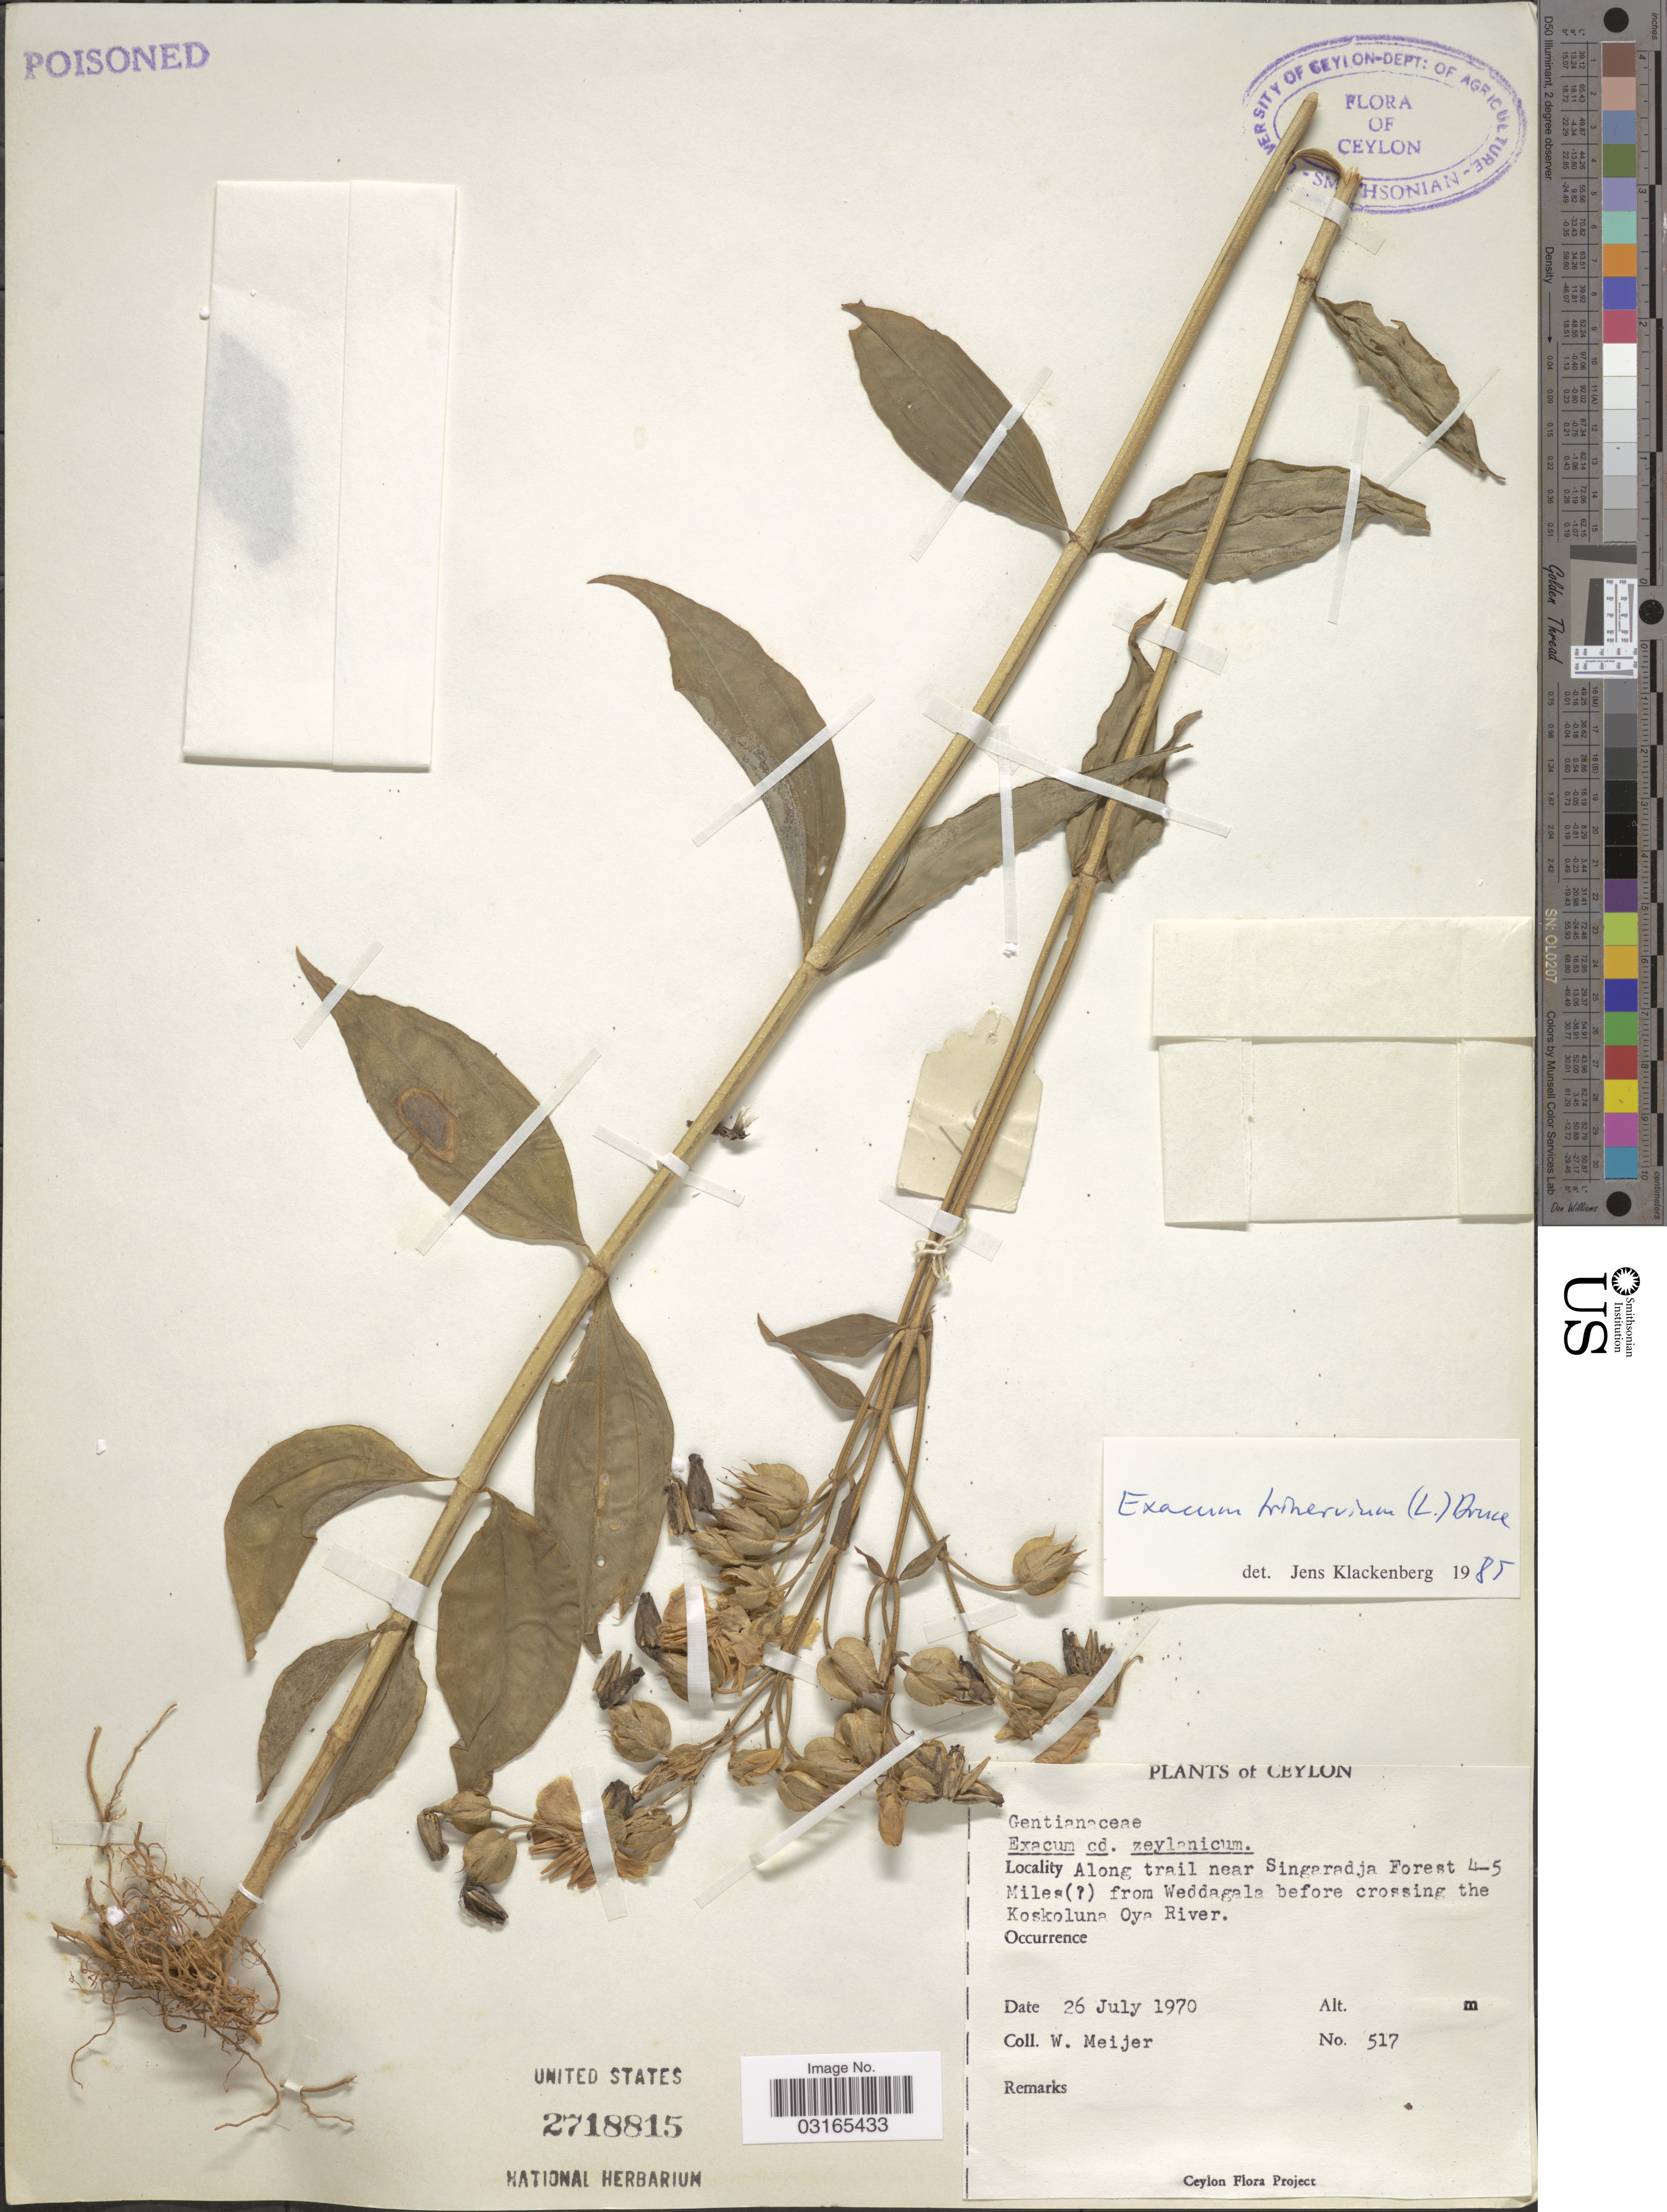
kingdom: Plantae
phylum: Tracheophyta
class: Magnoliopsida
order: Gentianales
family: Gentianaceae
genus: Exacum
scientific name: Exacum trinervium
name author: (L.) Druce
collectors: W. Meijer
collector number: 517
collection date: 1970-07-26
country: Sri Lanka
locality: Ceylon. Along trail near Singaradja Forest 4-5 Miles ( [unsure placement]) from Weddagala before crossing the Koskoluna Oya River.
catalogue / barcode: US 2718815